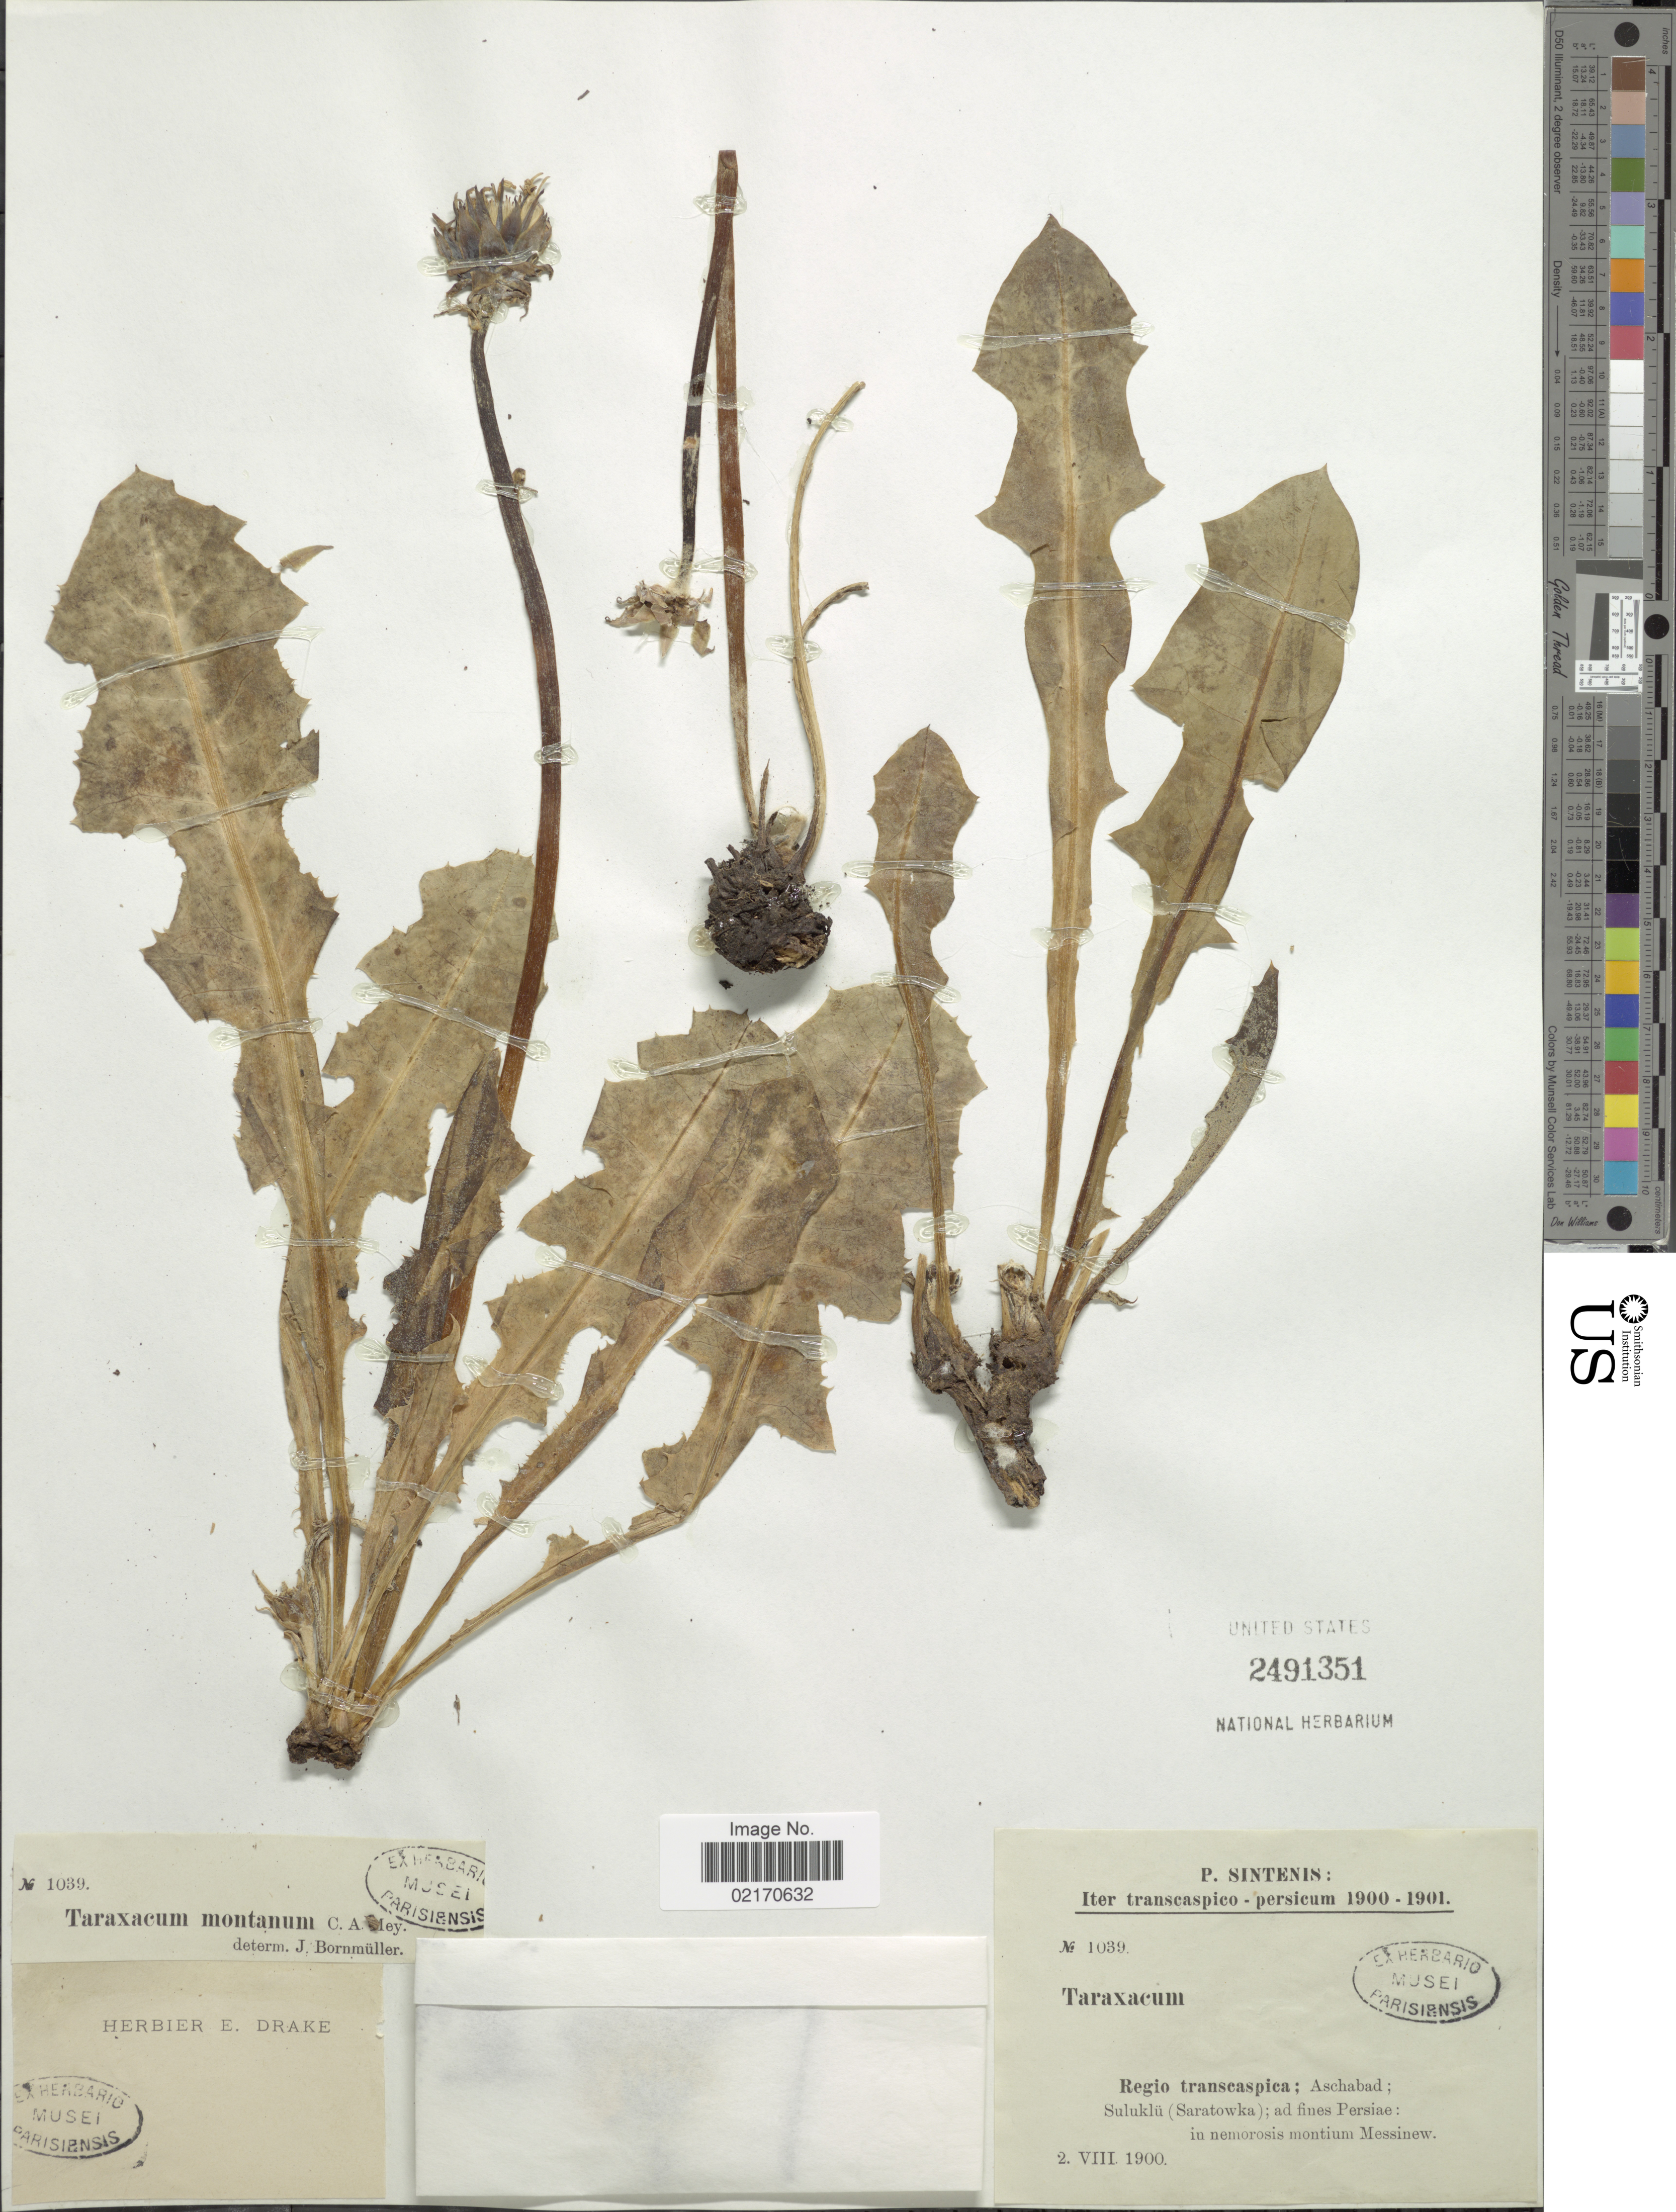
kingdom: Plantae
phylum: Tracheophyta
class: Magnoliopsida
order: Asterales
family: Asteraceae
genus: Taraxacum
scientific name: Taraxacum sonchoides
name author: (D. Don) Sch. Bip.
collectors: P. Sintenis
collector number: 1039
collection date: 1900-08-02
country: Iran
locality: Iter trancaspico-persicum, Regio transcaspica; Aschabad; Suluklü (Saratowka); ad fines Persiae; in nemorosis montium Messinew.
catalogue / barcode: US 2491351